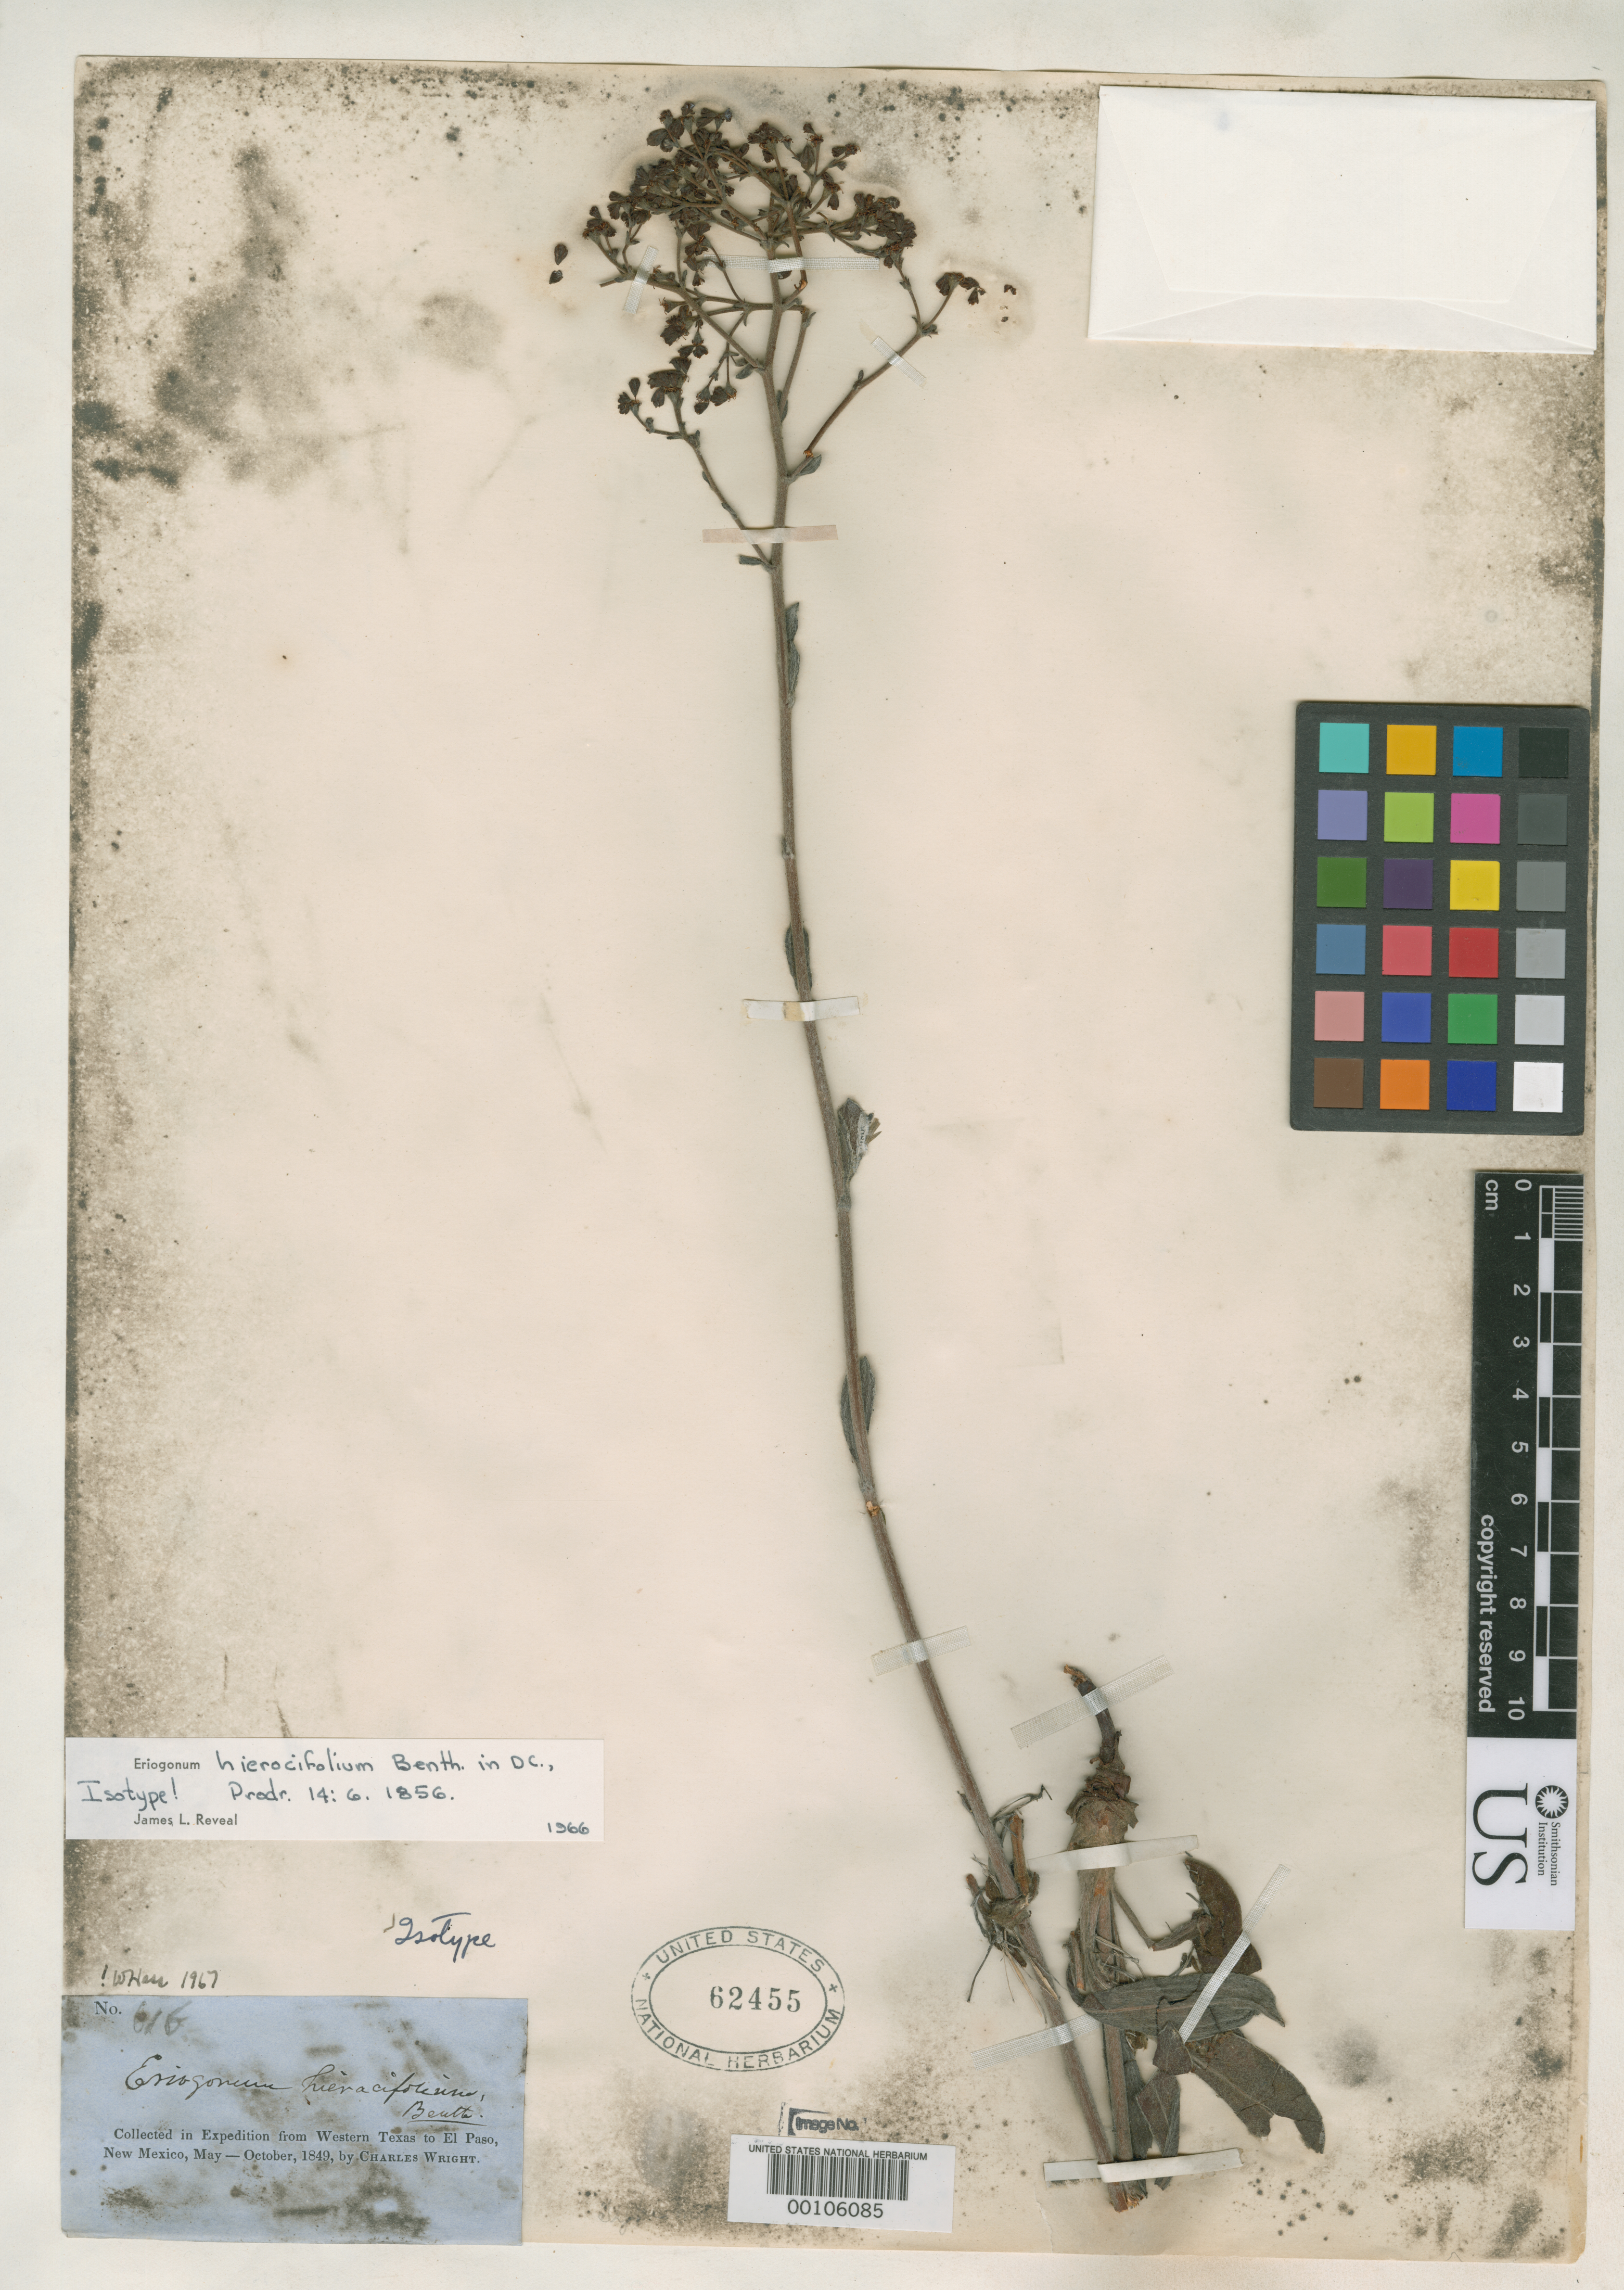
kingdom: Plantae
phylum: Tracheophyta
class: Magnoliopsida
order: Caryophyllales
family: Polygonaceae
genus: Eriogonum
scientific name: Eriogonum hieraciifolium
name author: Benth. in DC.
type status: Isotype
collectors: C. Wright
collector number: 616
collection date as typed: May 1849 to -- Oct 1849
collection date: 1849-05/1849-10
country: United States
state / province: Texas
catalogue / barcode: US 62455